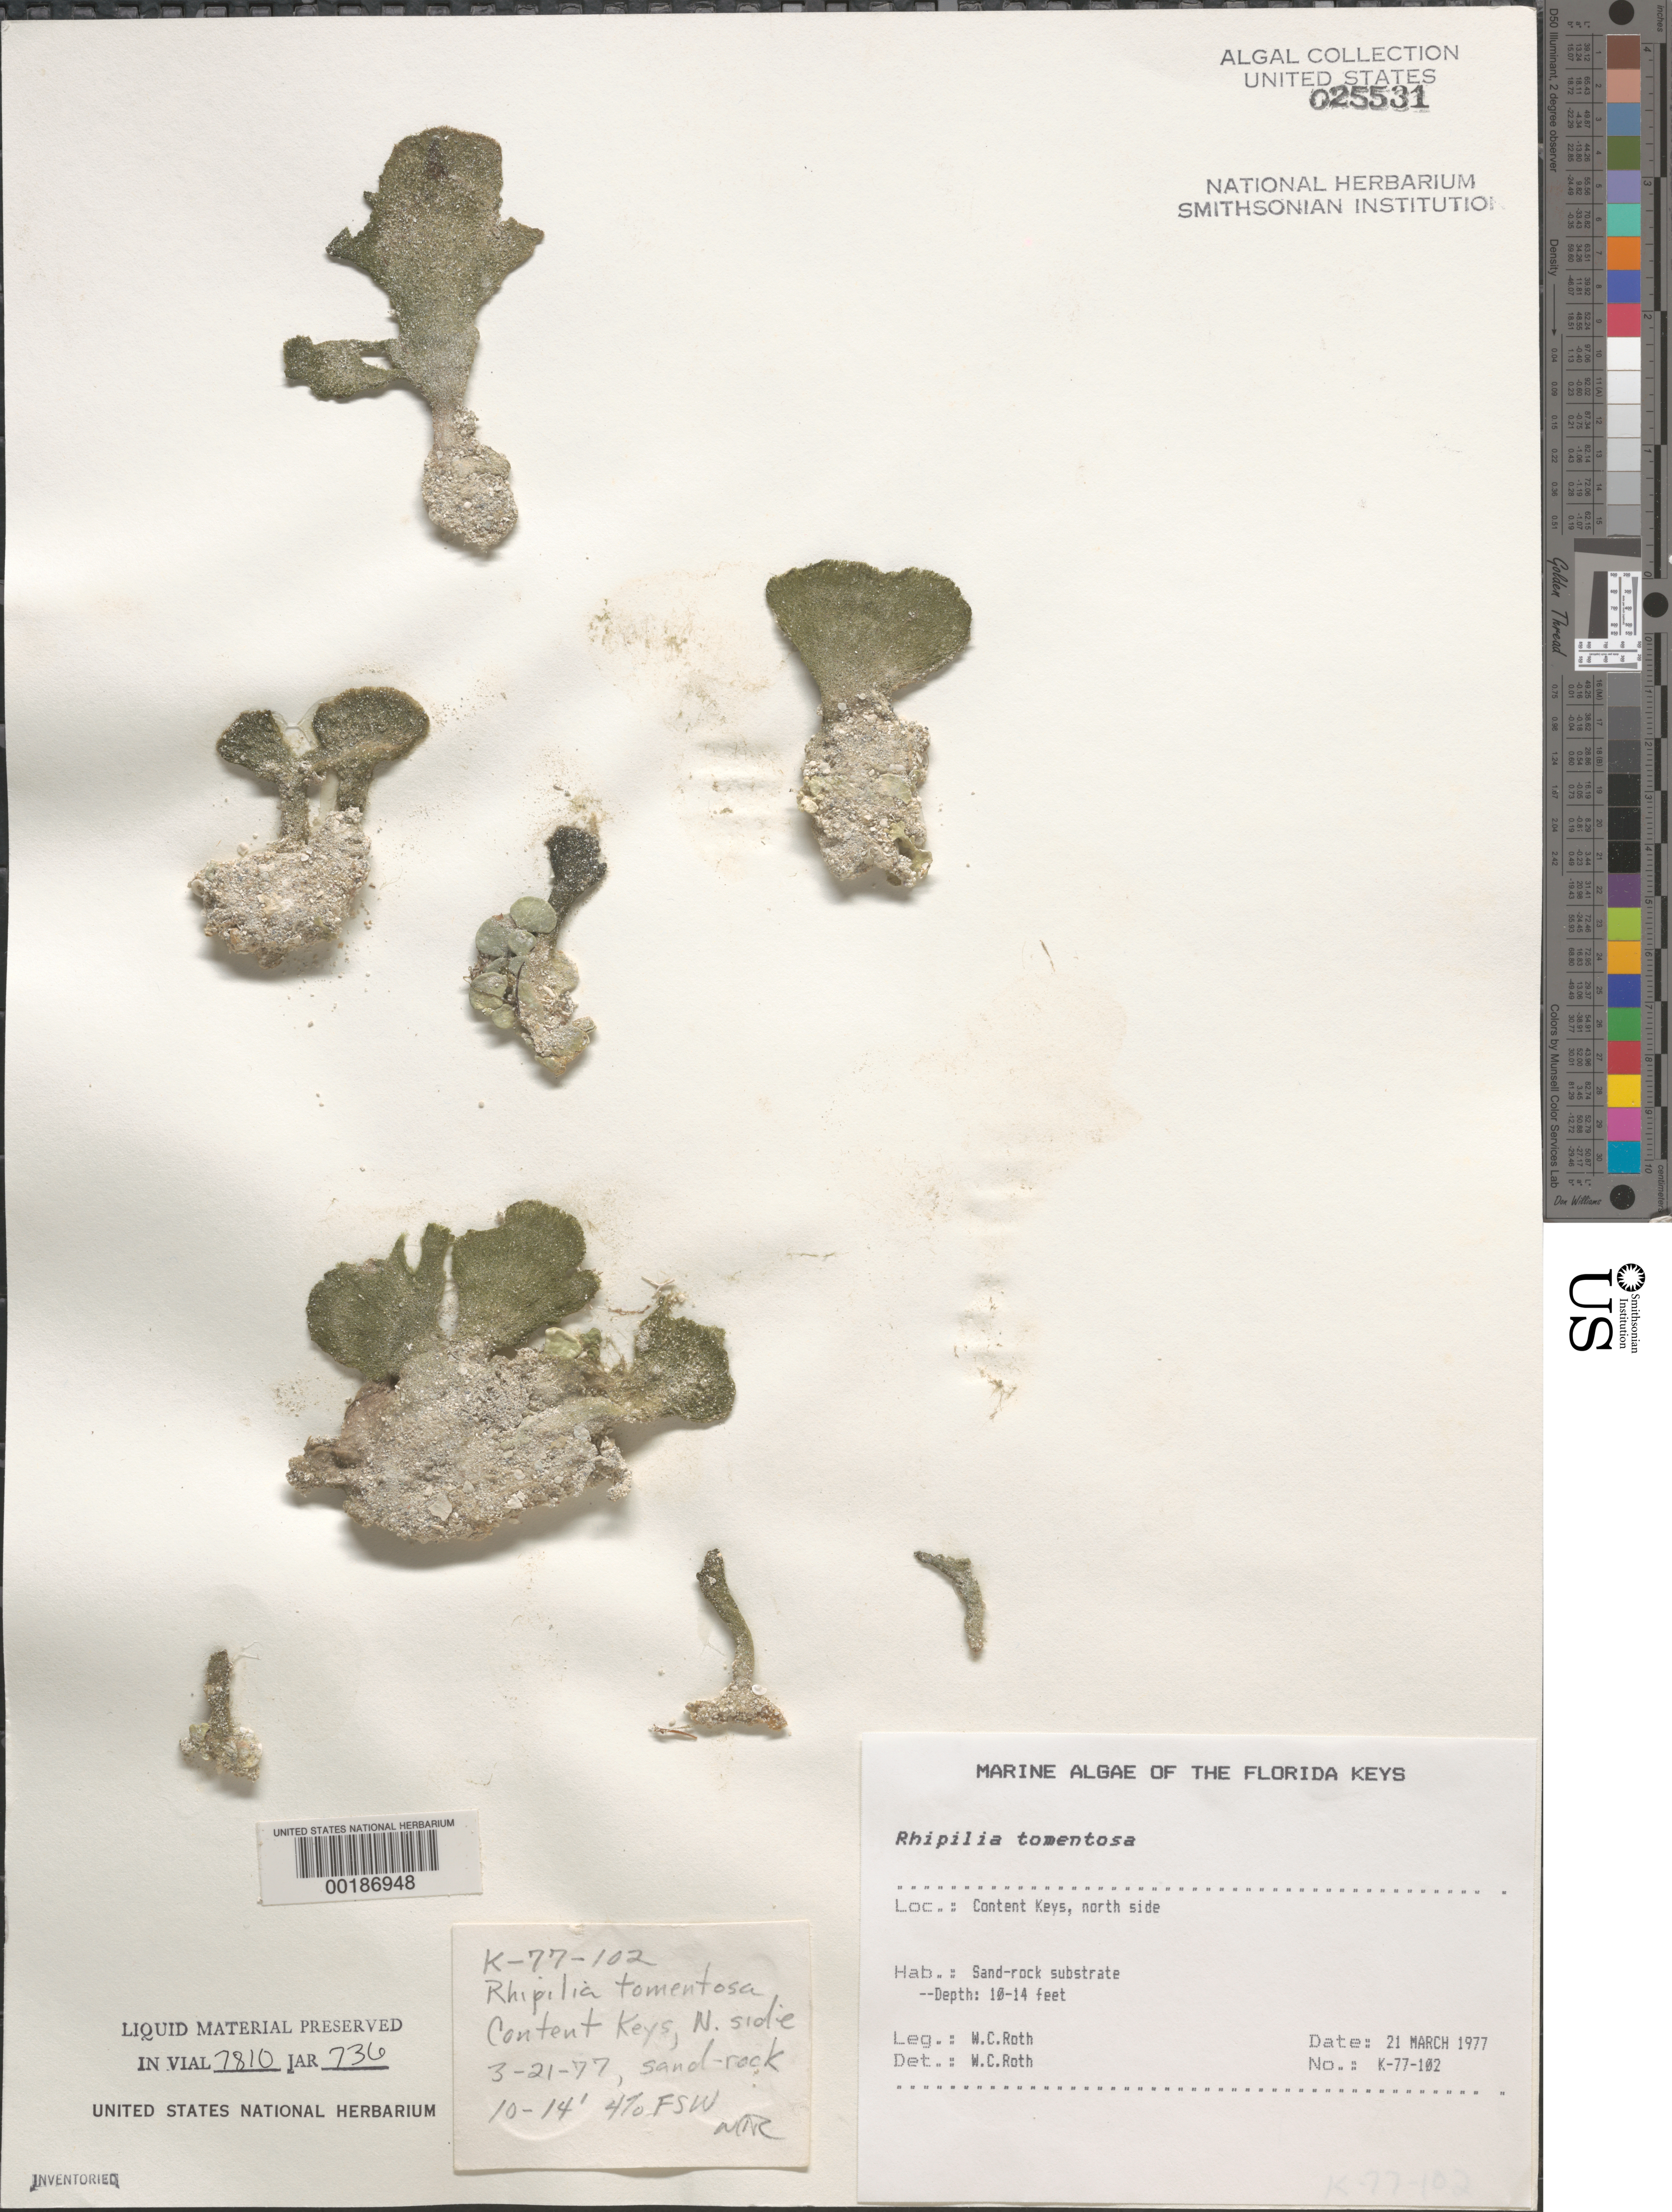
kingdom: Plantae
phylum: Chlorophyta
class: Ulvophyceae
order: Bryopsidales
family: Rhipiliaceae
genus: Rhipilia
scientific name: Rhipilia tomentosa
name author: Kütz.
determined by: Roth, W. C.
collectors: W. C. Roth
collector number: K-77-102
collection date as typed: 21 Mar 1977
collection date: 1977-03-21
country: United States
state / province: Florida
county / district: Monroe County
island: Content Keys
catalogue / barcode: US 25531